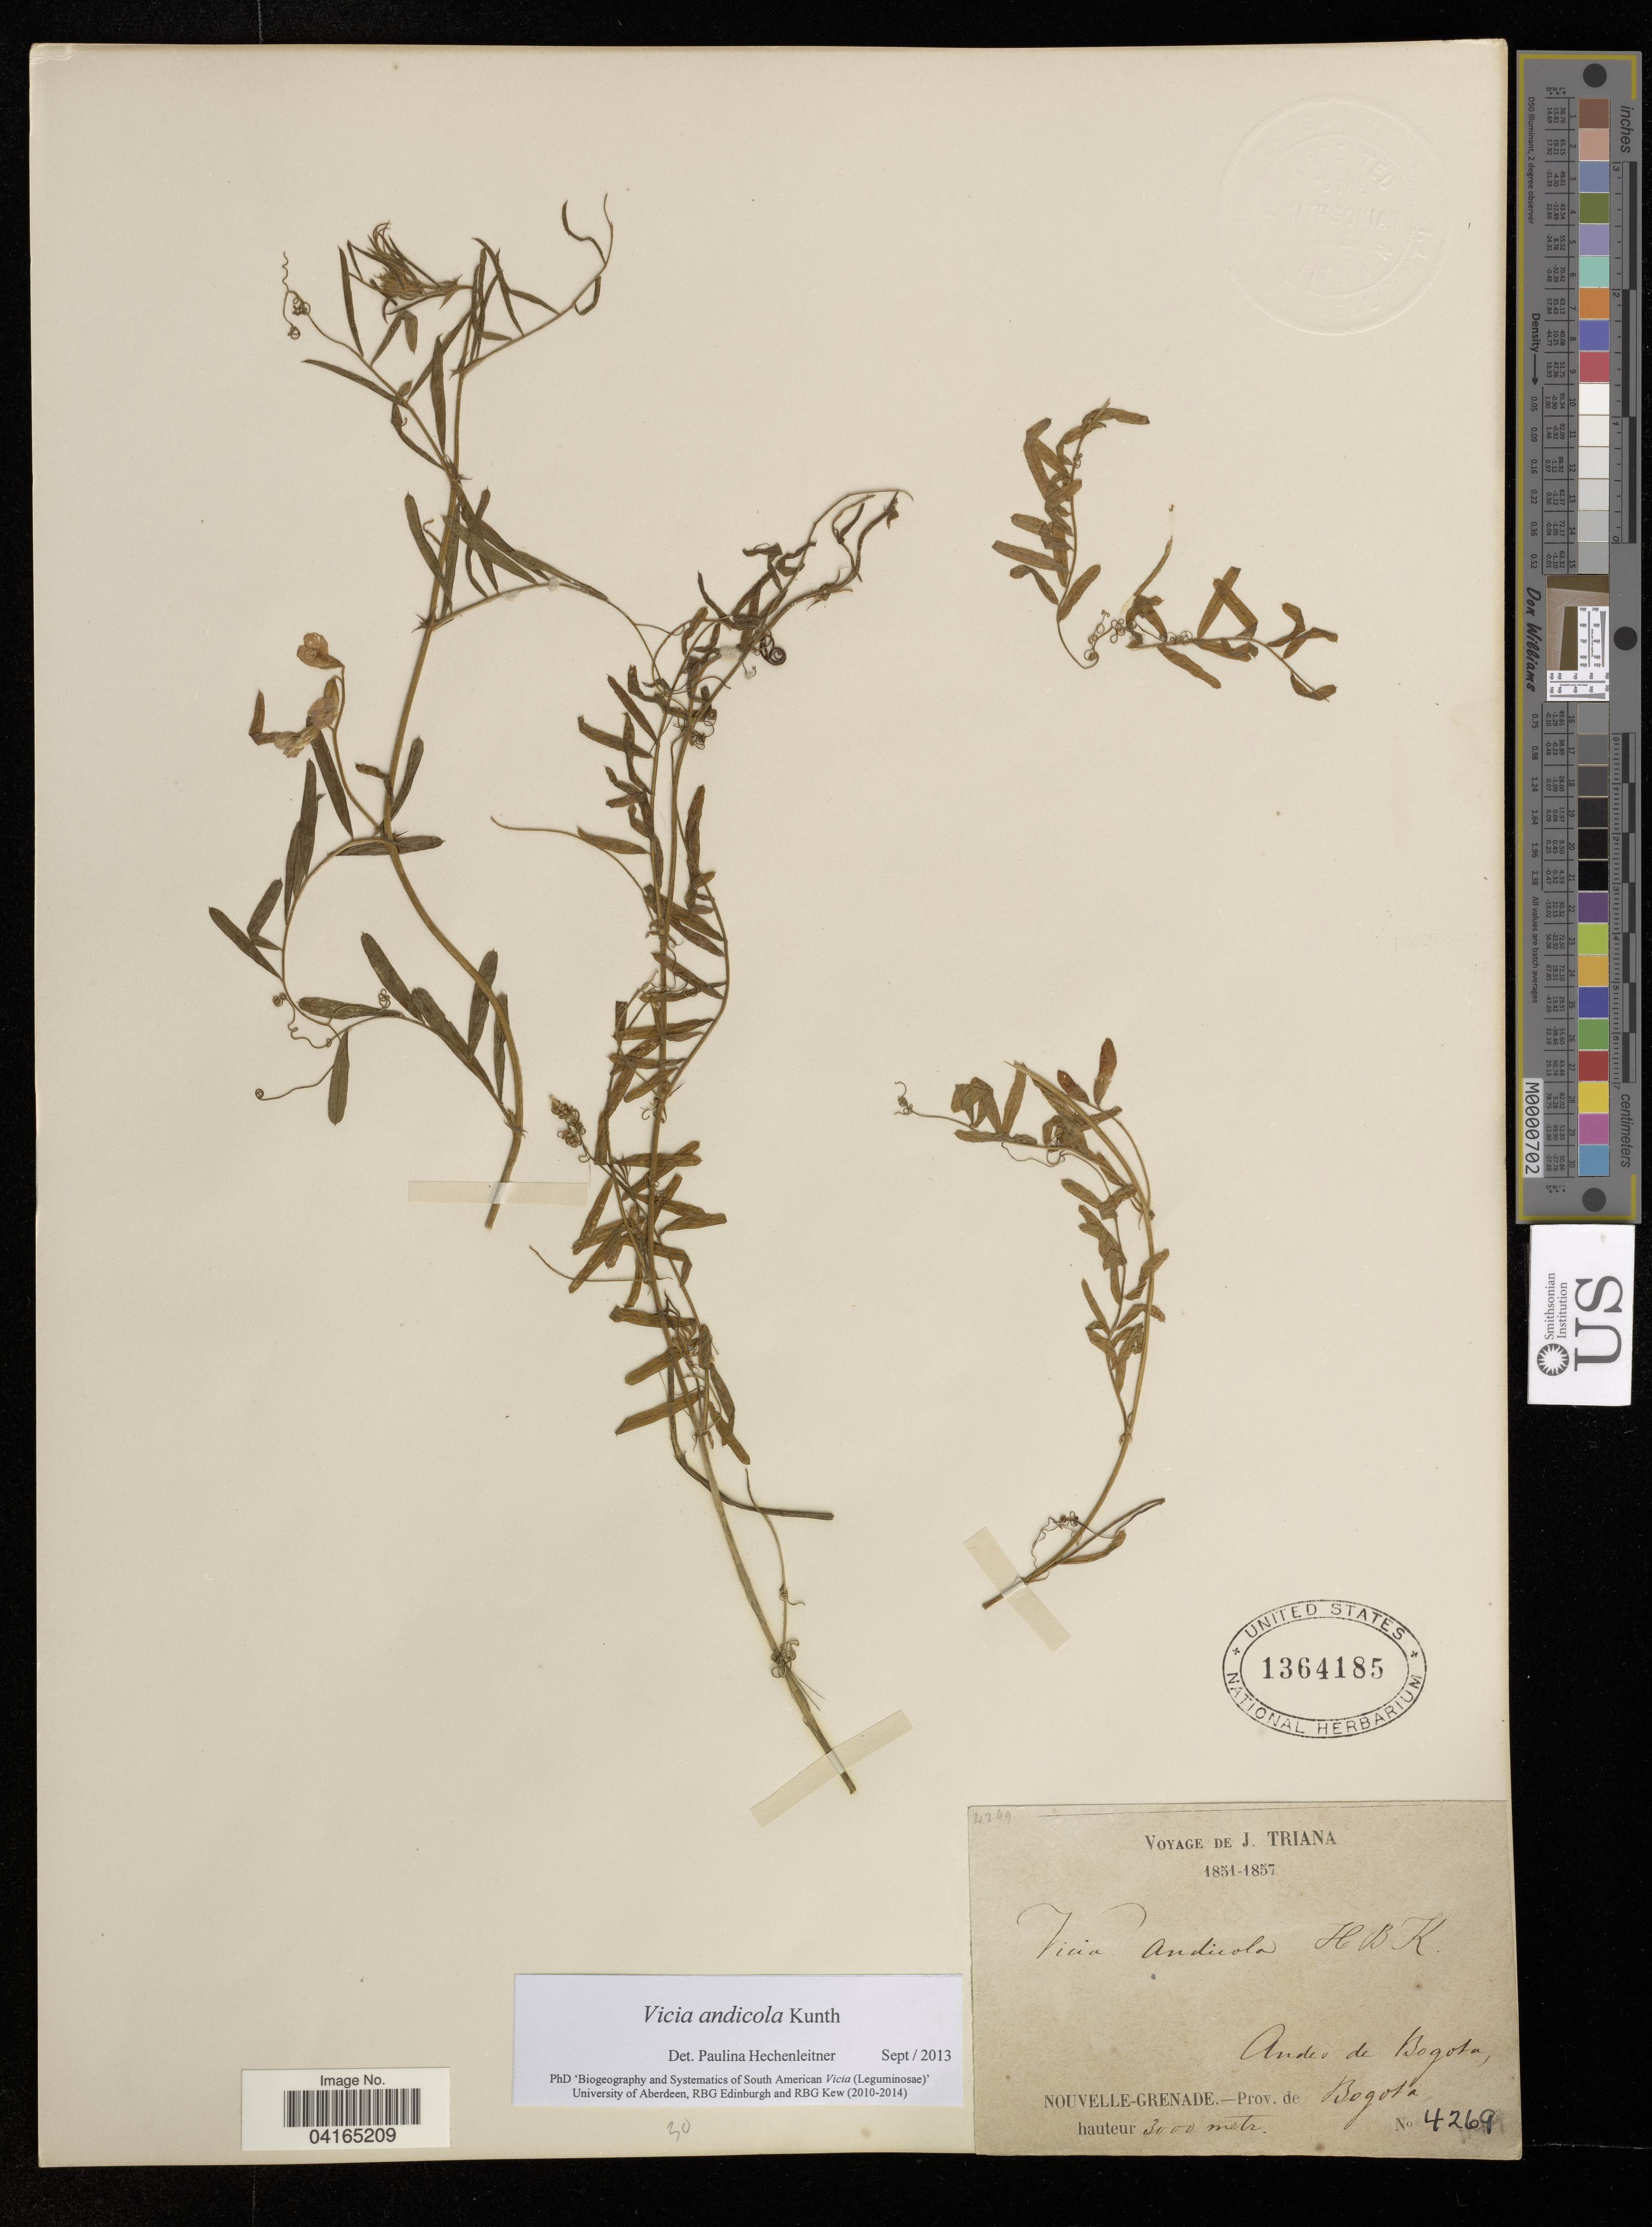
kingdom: Plantae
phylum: Tracheophyta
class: Magnoliopsida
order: Fabales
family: Fabaceae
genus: Vicia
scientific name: Vicia andicola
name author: Kunth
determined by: Hechenleitner, Paulina, RBG Edinburgh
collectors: J. Triana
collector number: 4269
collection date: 1851/1857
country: Colombia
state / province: Bogota D.C.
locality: Andeo de Bogota, Bogota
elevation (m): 3000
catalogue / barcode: US 1364185